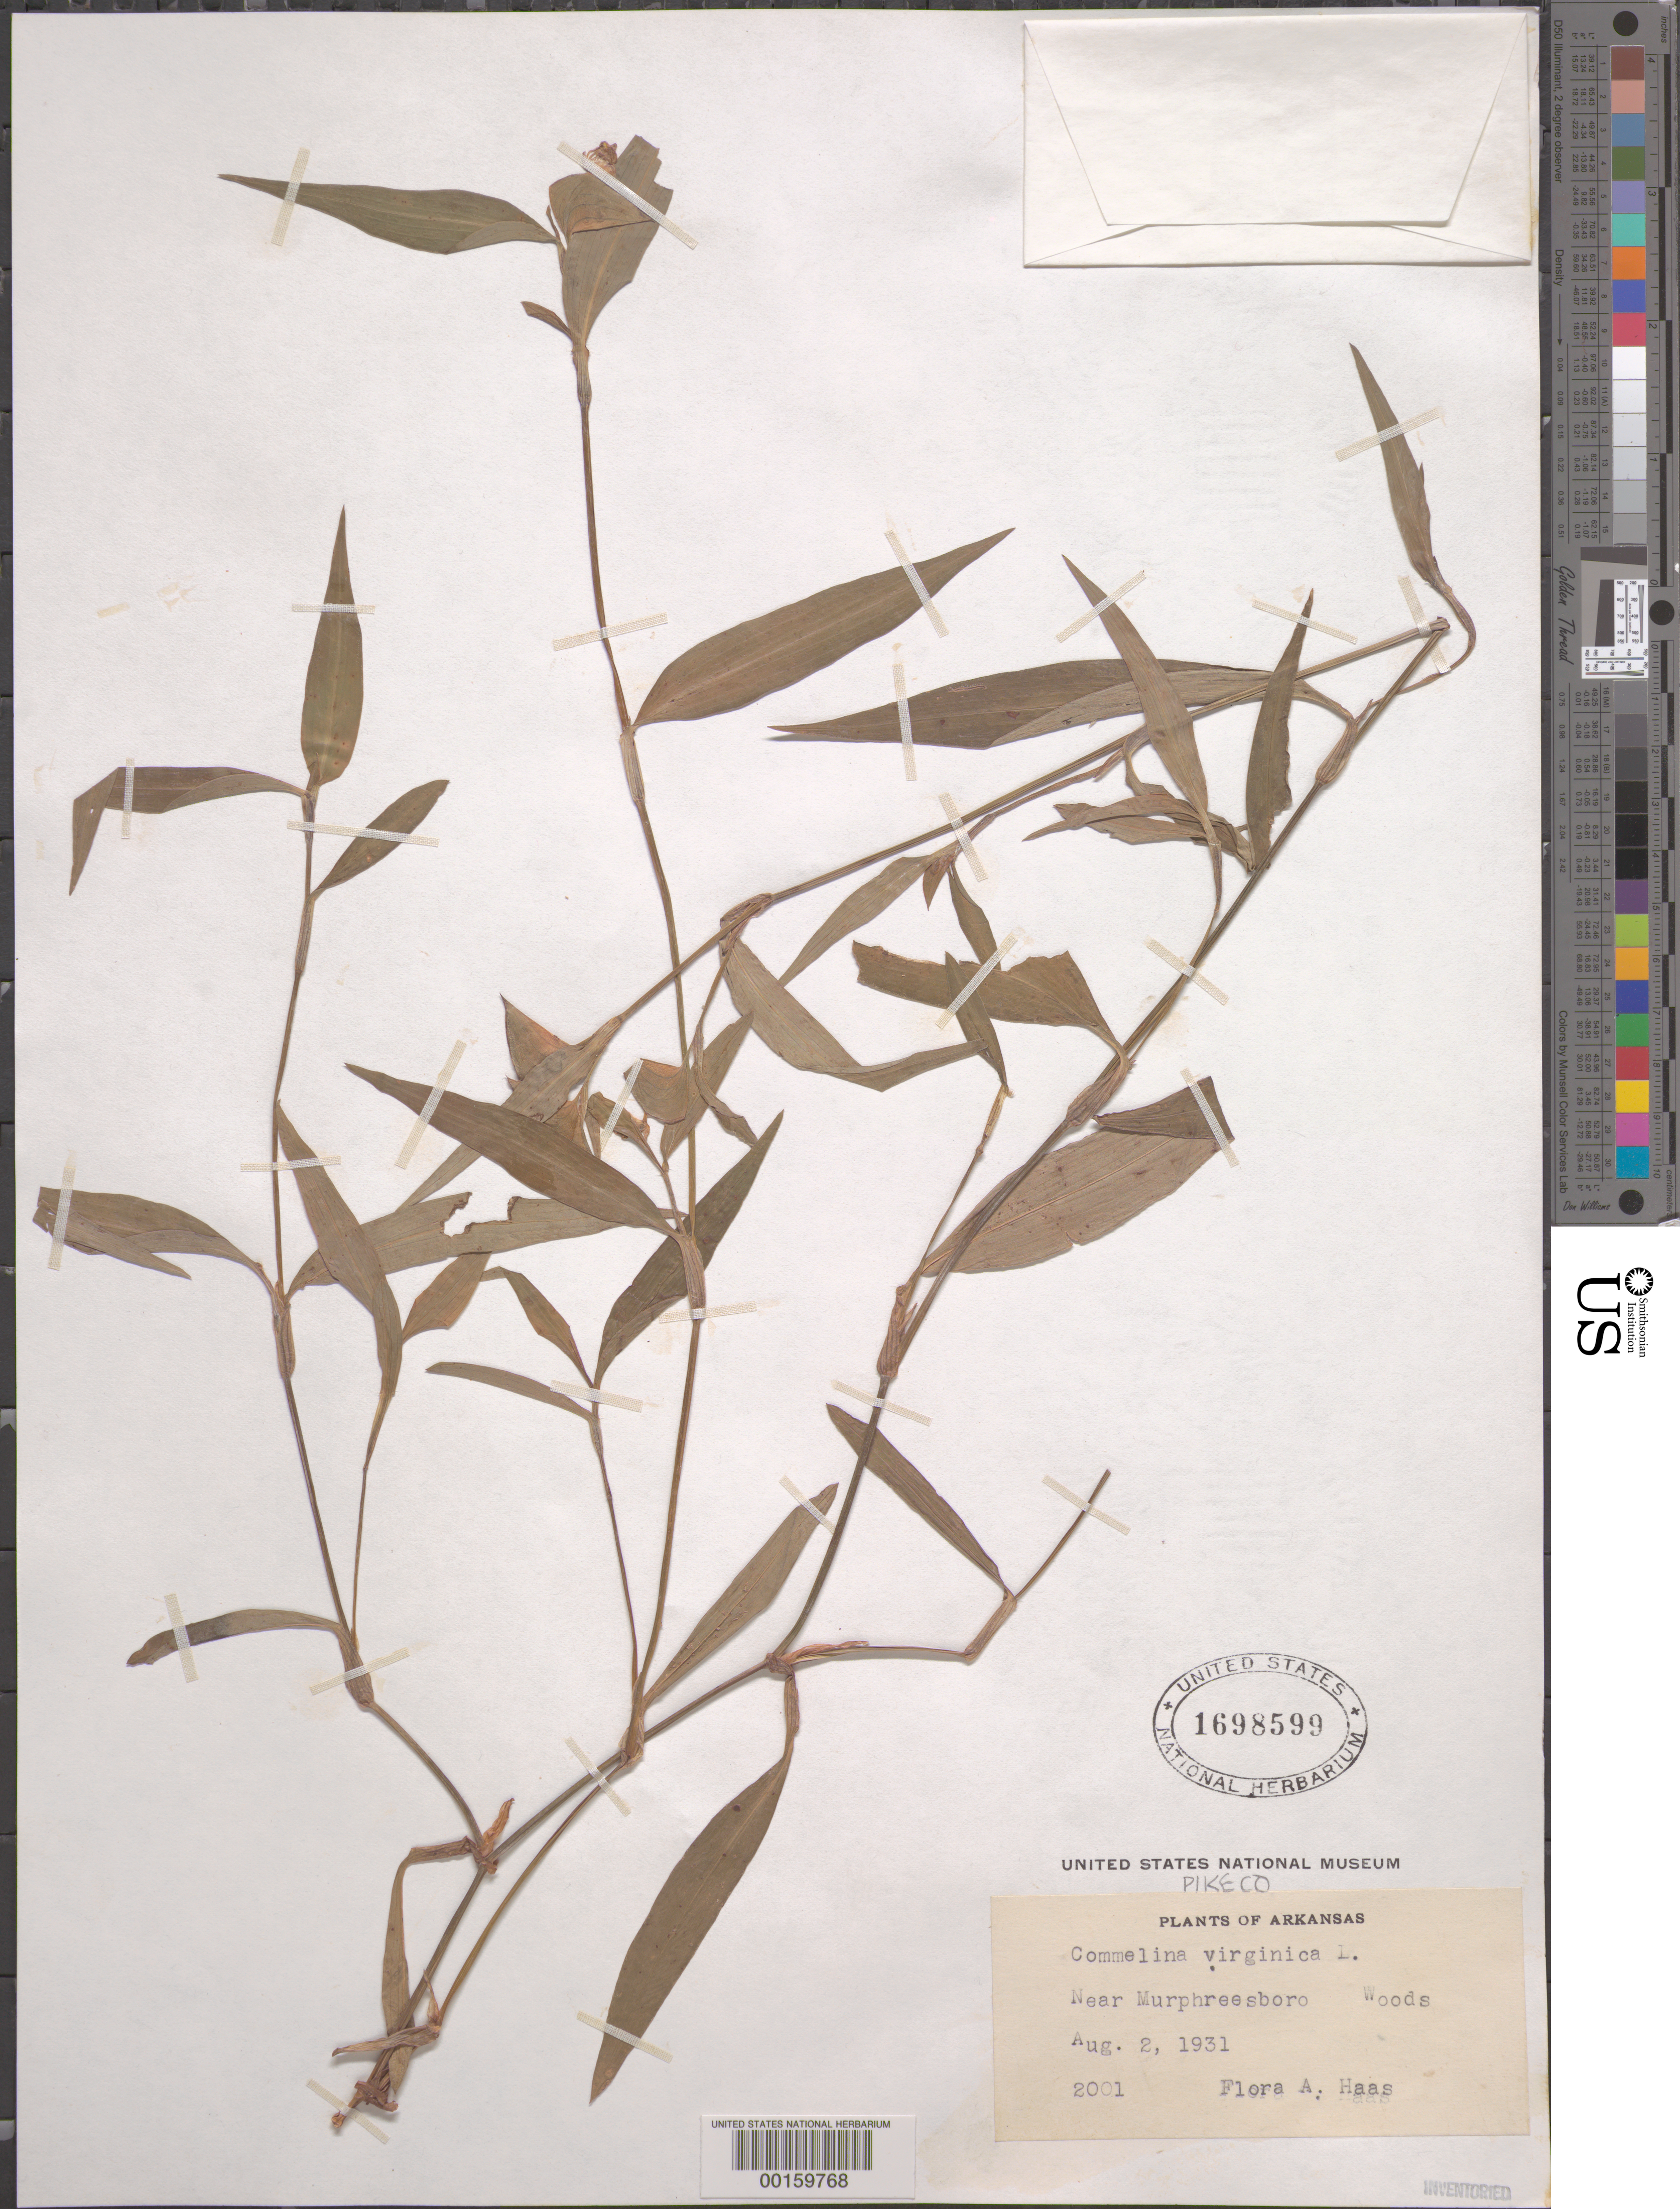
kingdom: Plantae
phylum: Tracheophyta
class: Liliopsida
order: Commelinales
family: Commelinaceae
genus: Commelina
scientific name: Commelina erecta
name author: L.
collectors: F. A. Haas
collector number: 2001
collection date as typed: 02 Aug 1931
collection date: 1931-08-02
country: United States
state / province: Arkansas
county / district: Pike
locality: Near murphreesboro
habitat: Woods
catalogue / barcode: US 1698599